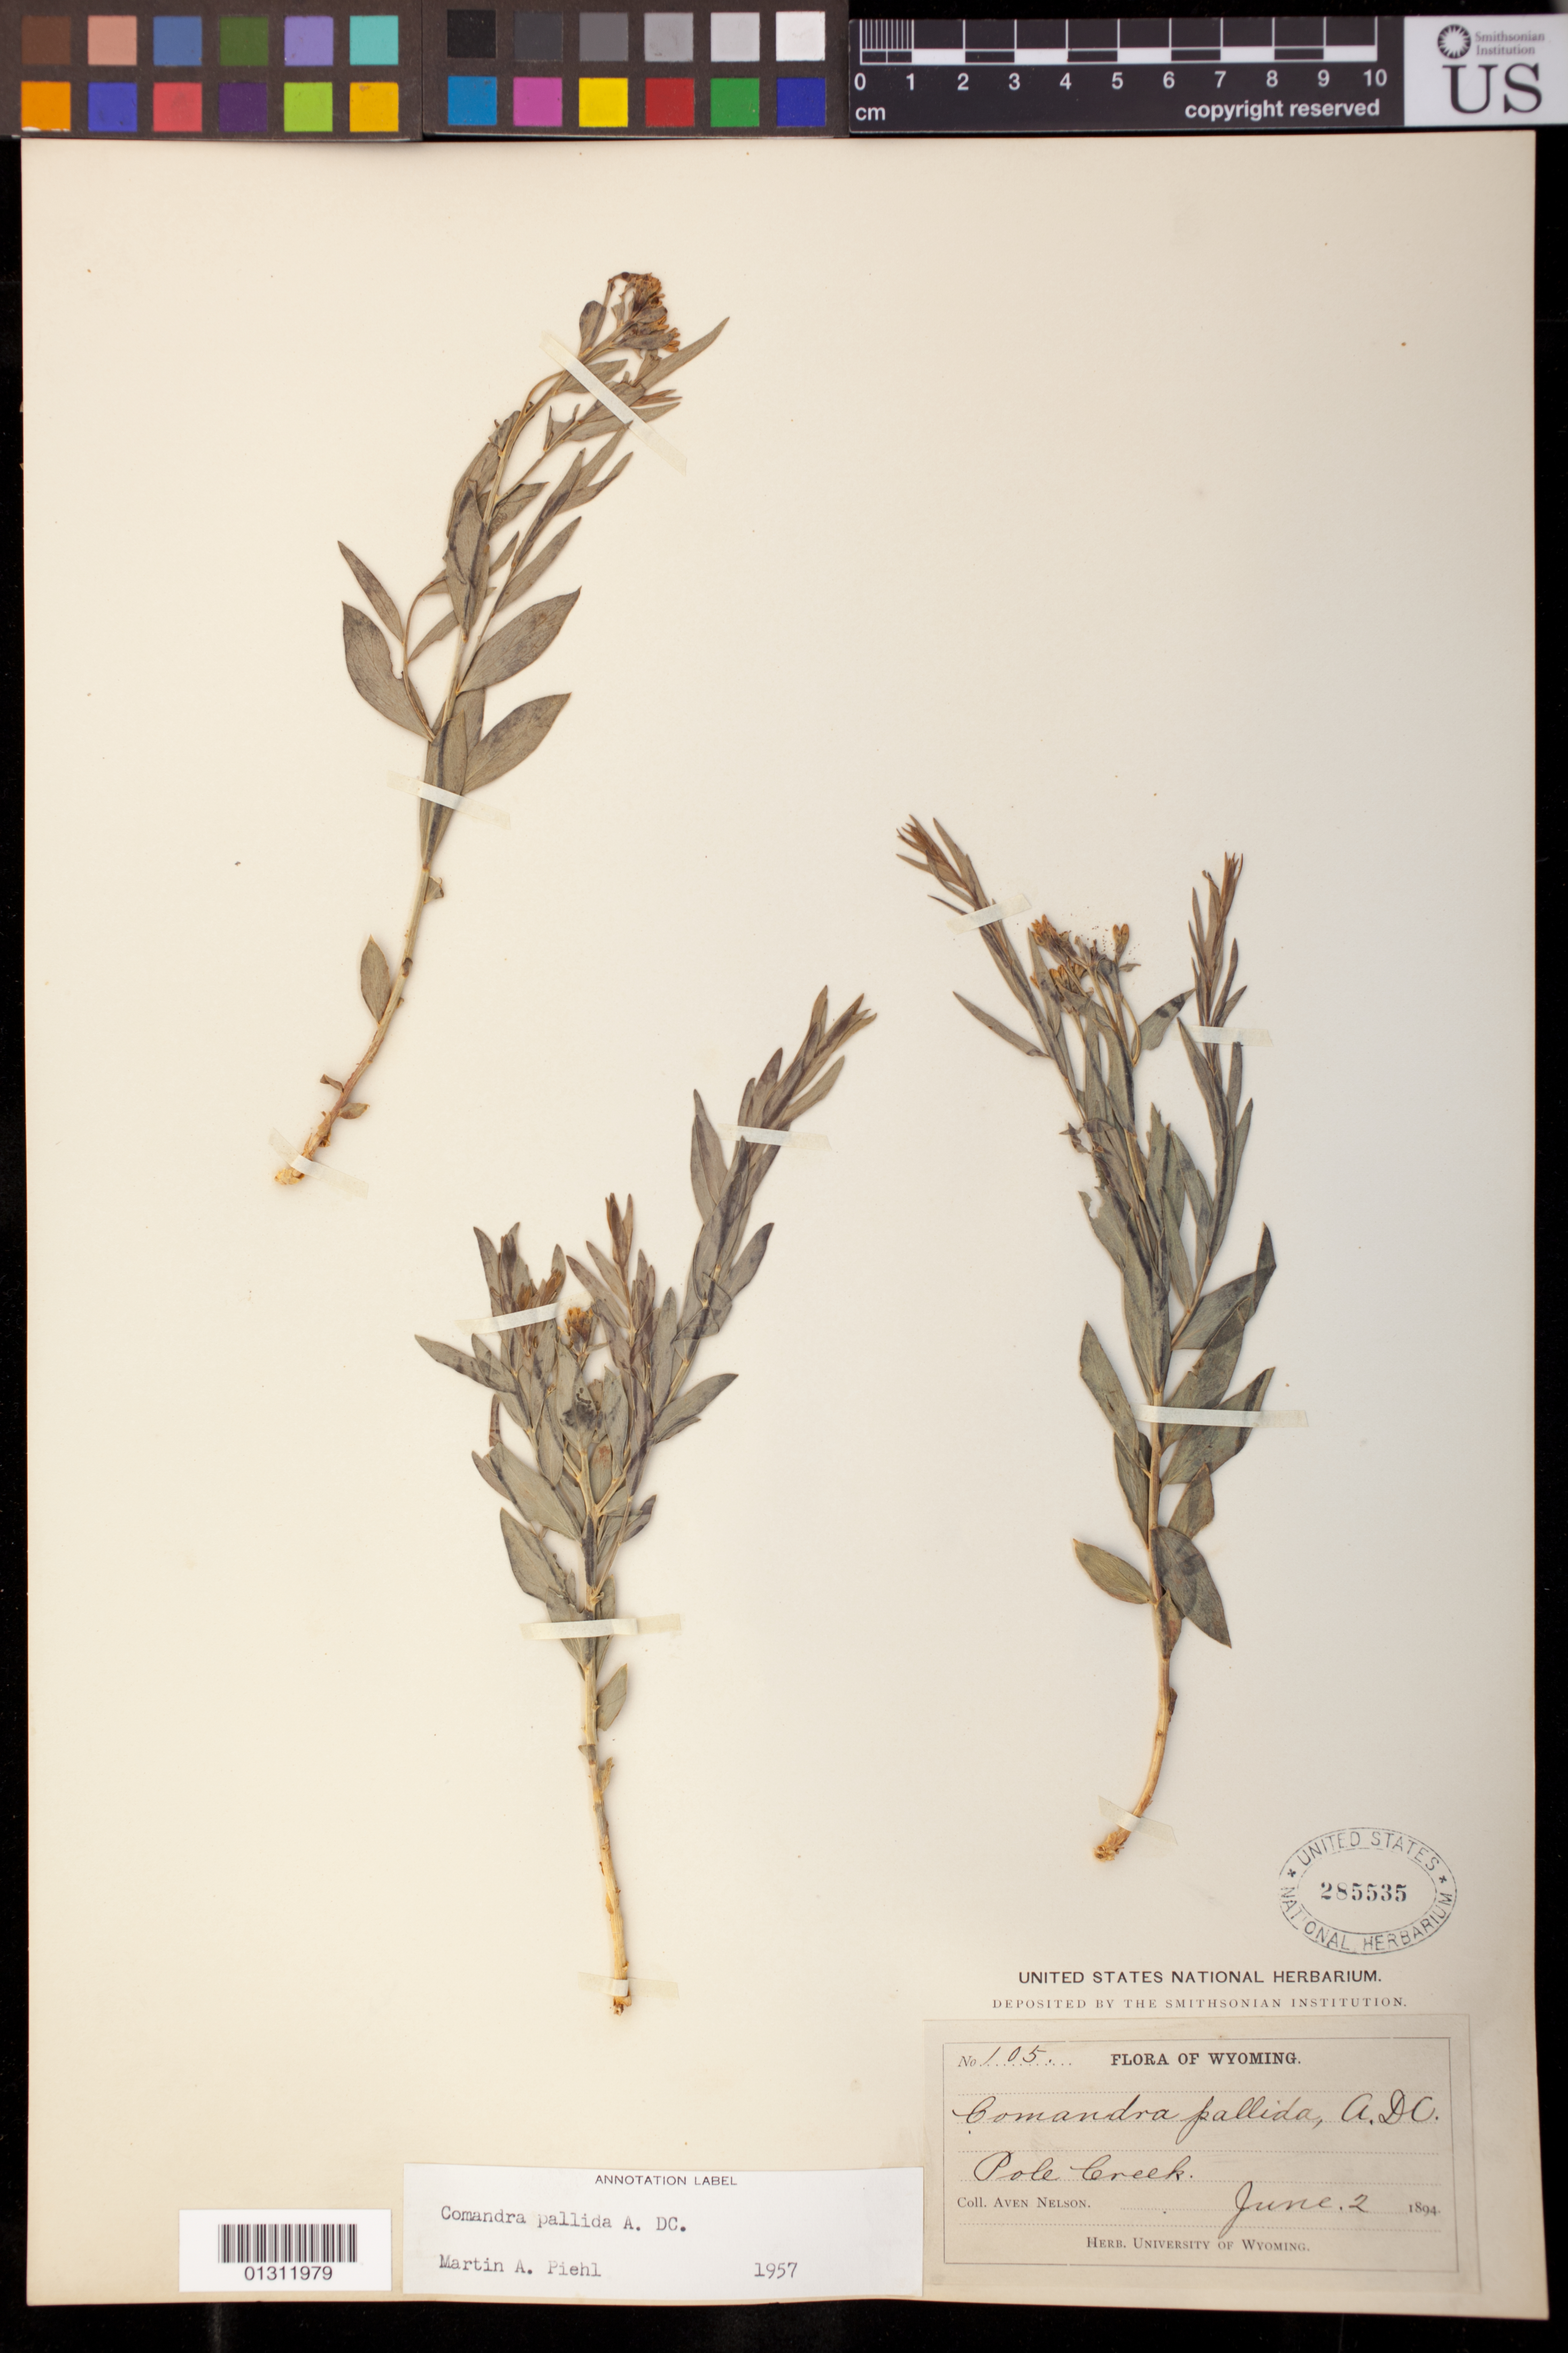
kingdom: Plantae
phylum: Tracheophyta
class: Magnoliopsida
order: Santalales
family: Comandraceae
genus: Comandra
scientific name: Comandra pallida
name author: A. DC.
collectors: A. Nelson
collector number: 105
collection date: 1894-06-02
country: United States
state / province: Wyoming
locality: Pole Creek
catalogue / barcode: US 285535